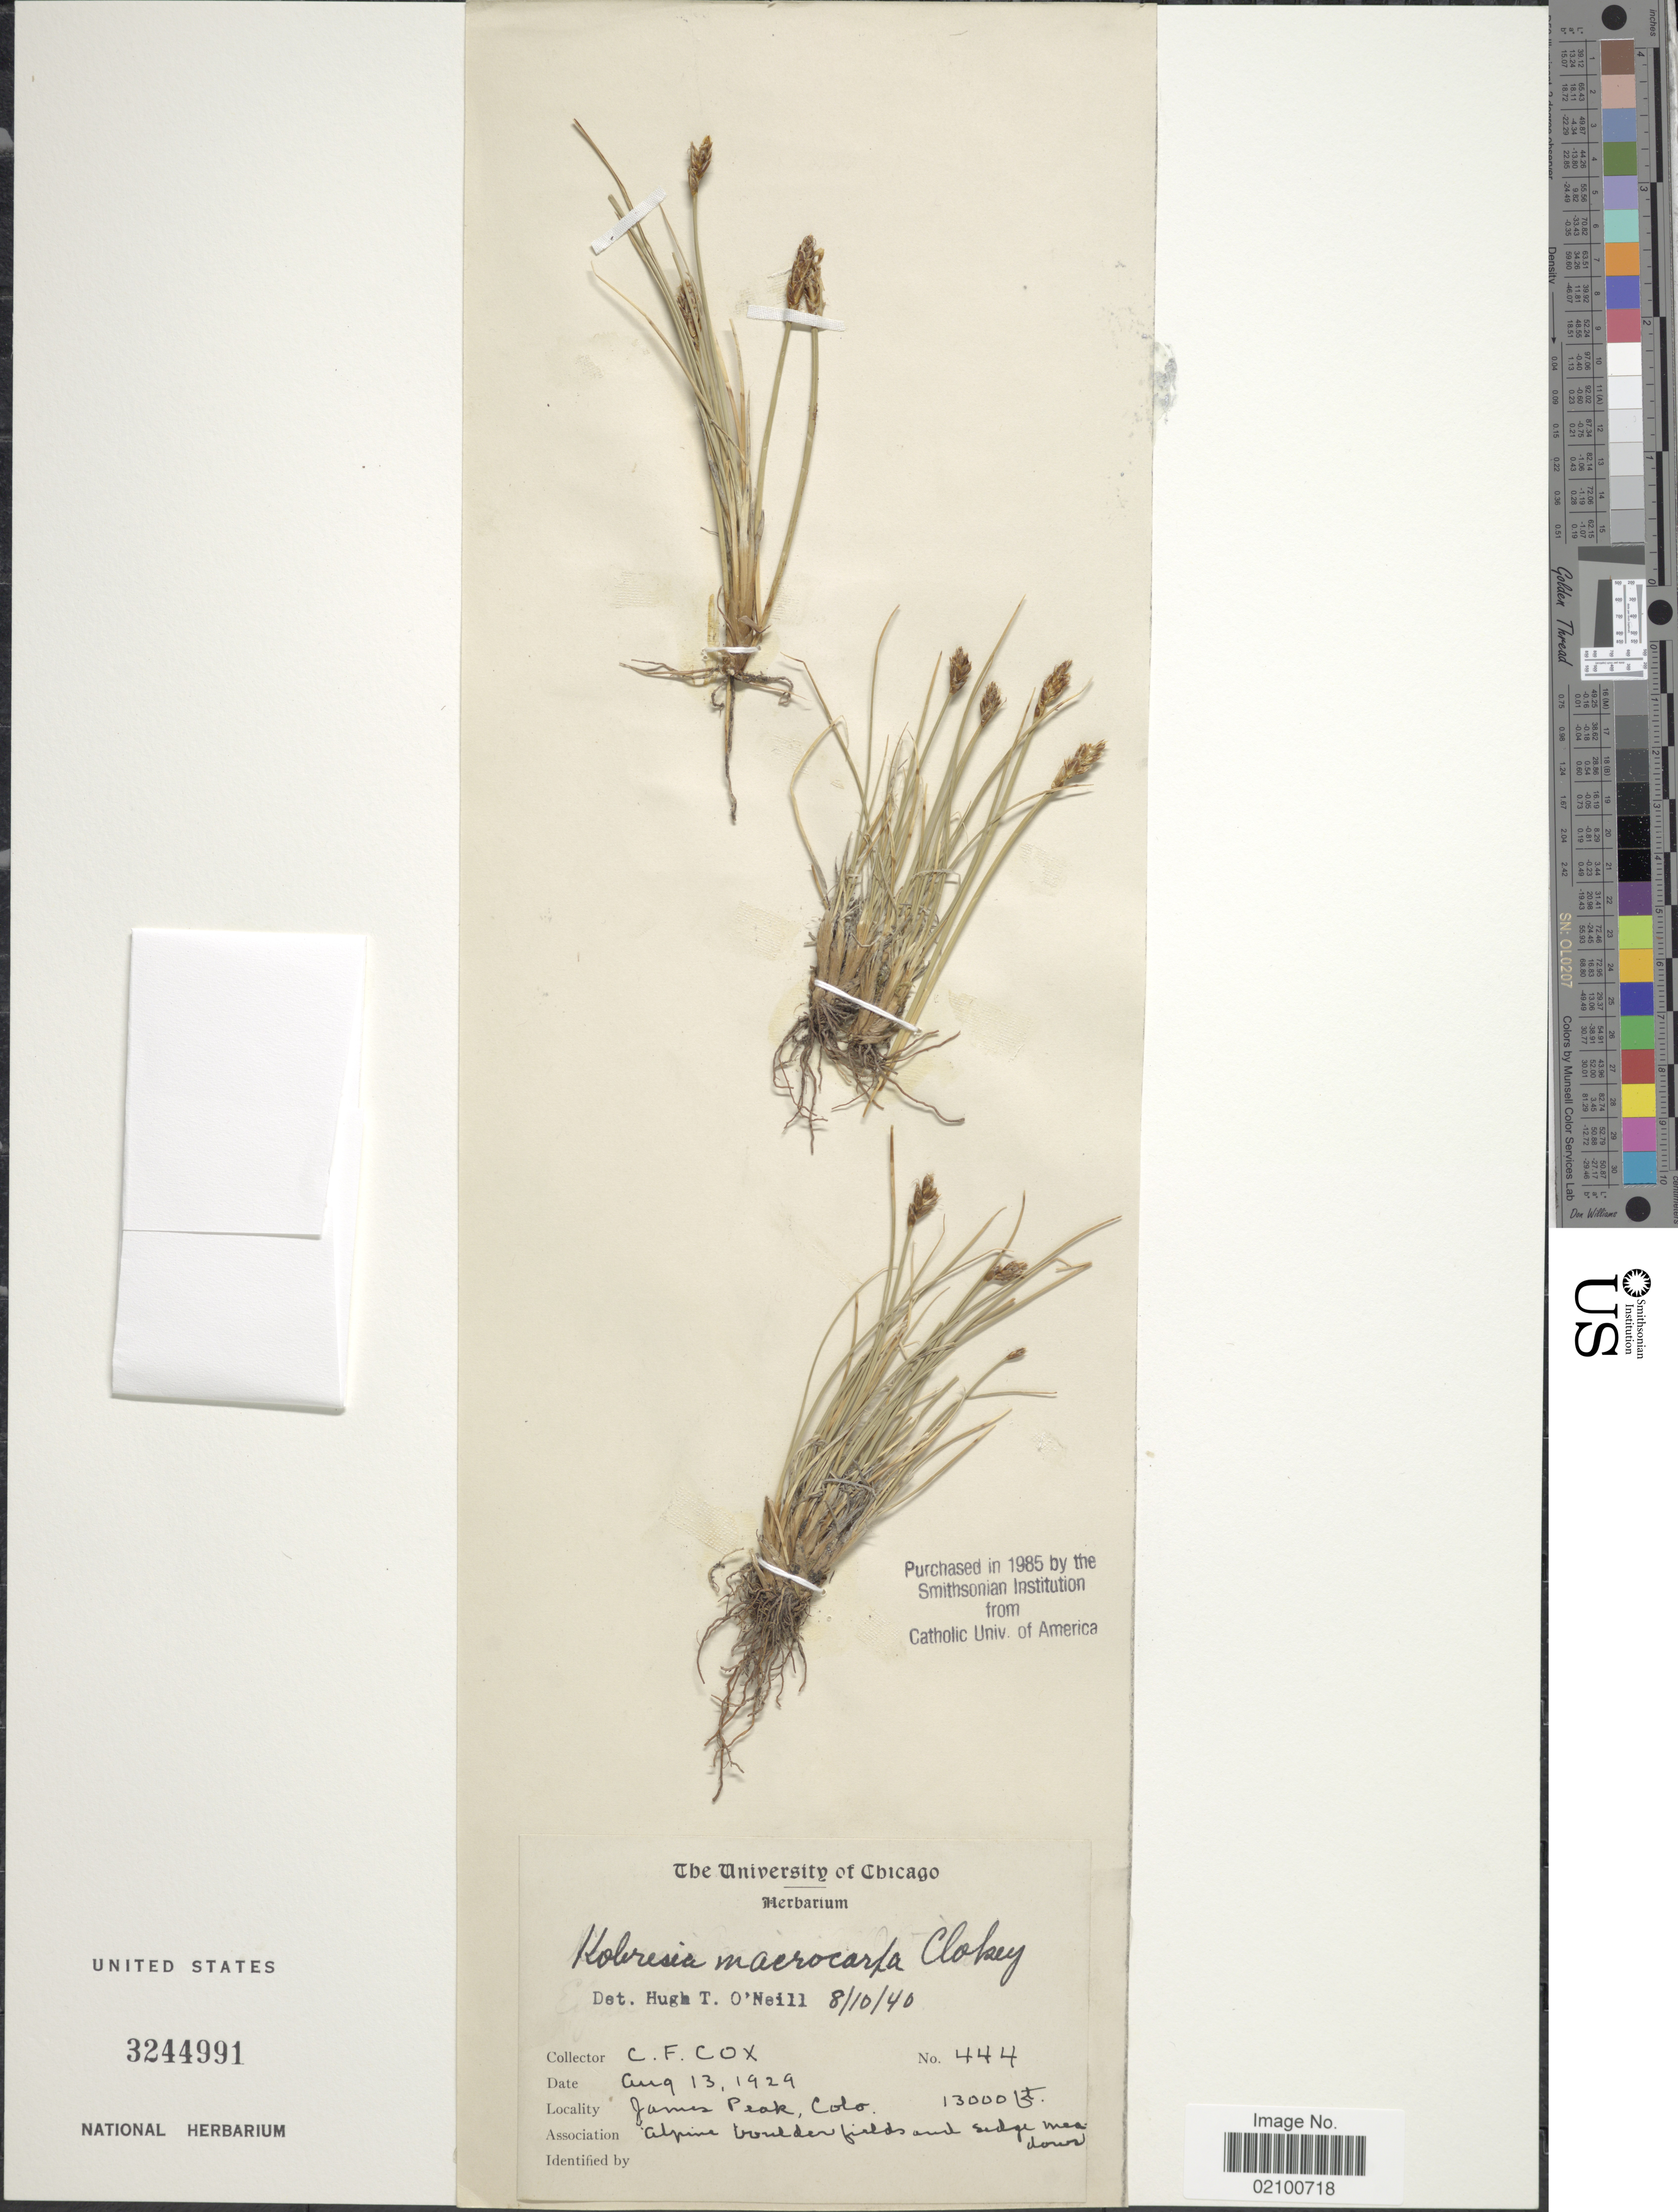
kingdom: Plantae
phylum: Tracheophyta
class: Liliopsida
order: Poales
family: Cyperaceae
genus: Carex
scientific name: Carex borealipolaris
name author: S.R. Zhang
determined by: Strong, M. T., (US), Smithsonian Institution - National Museum of Natural History (UNITED STATES)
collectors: C. Cox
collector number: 444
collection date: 1929-08-13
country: United States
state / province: Colorado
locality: James Peak, Colo.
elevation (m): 3962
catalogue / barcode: US 3244991